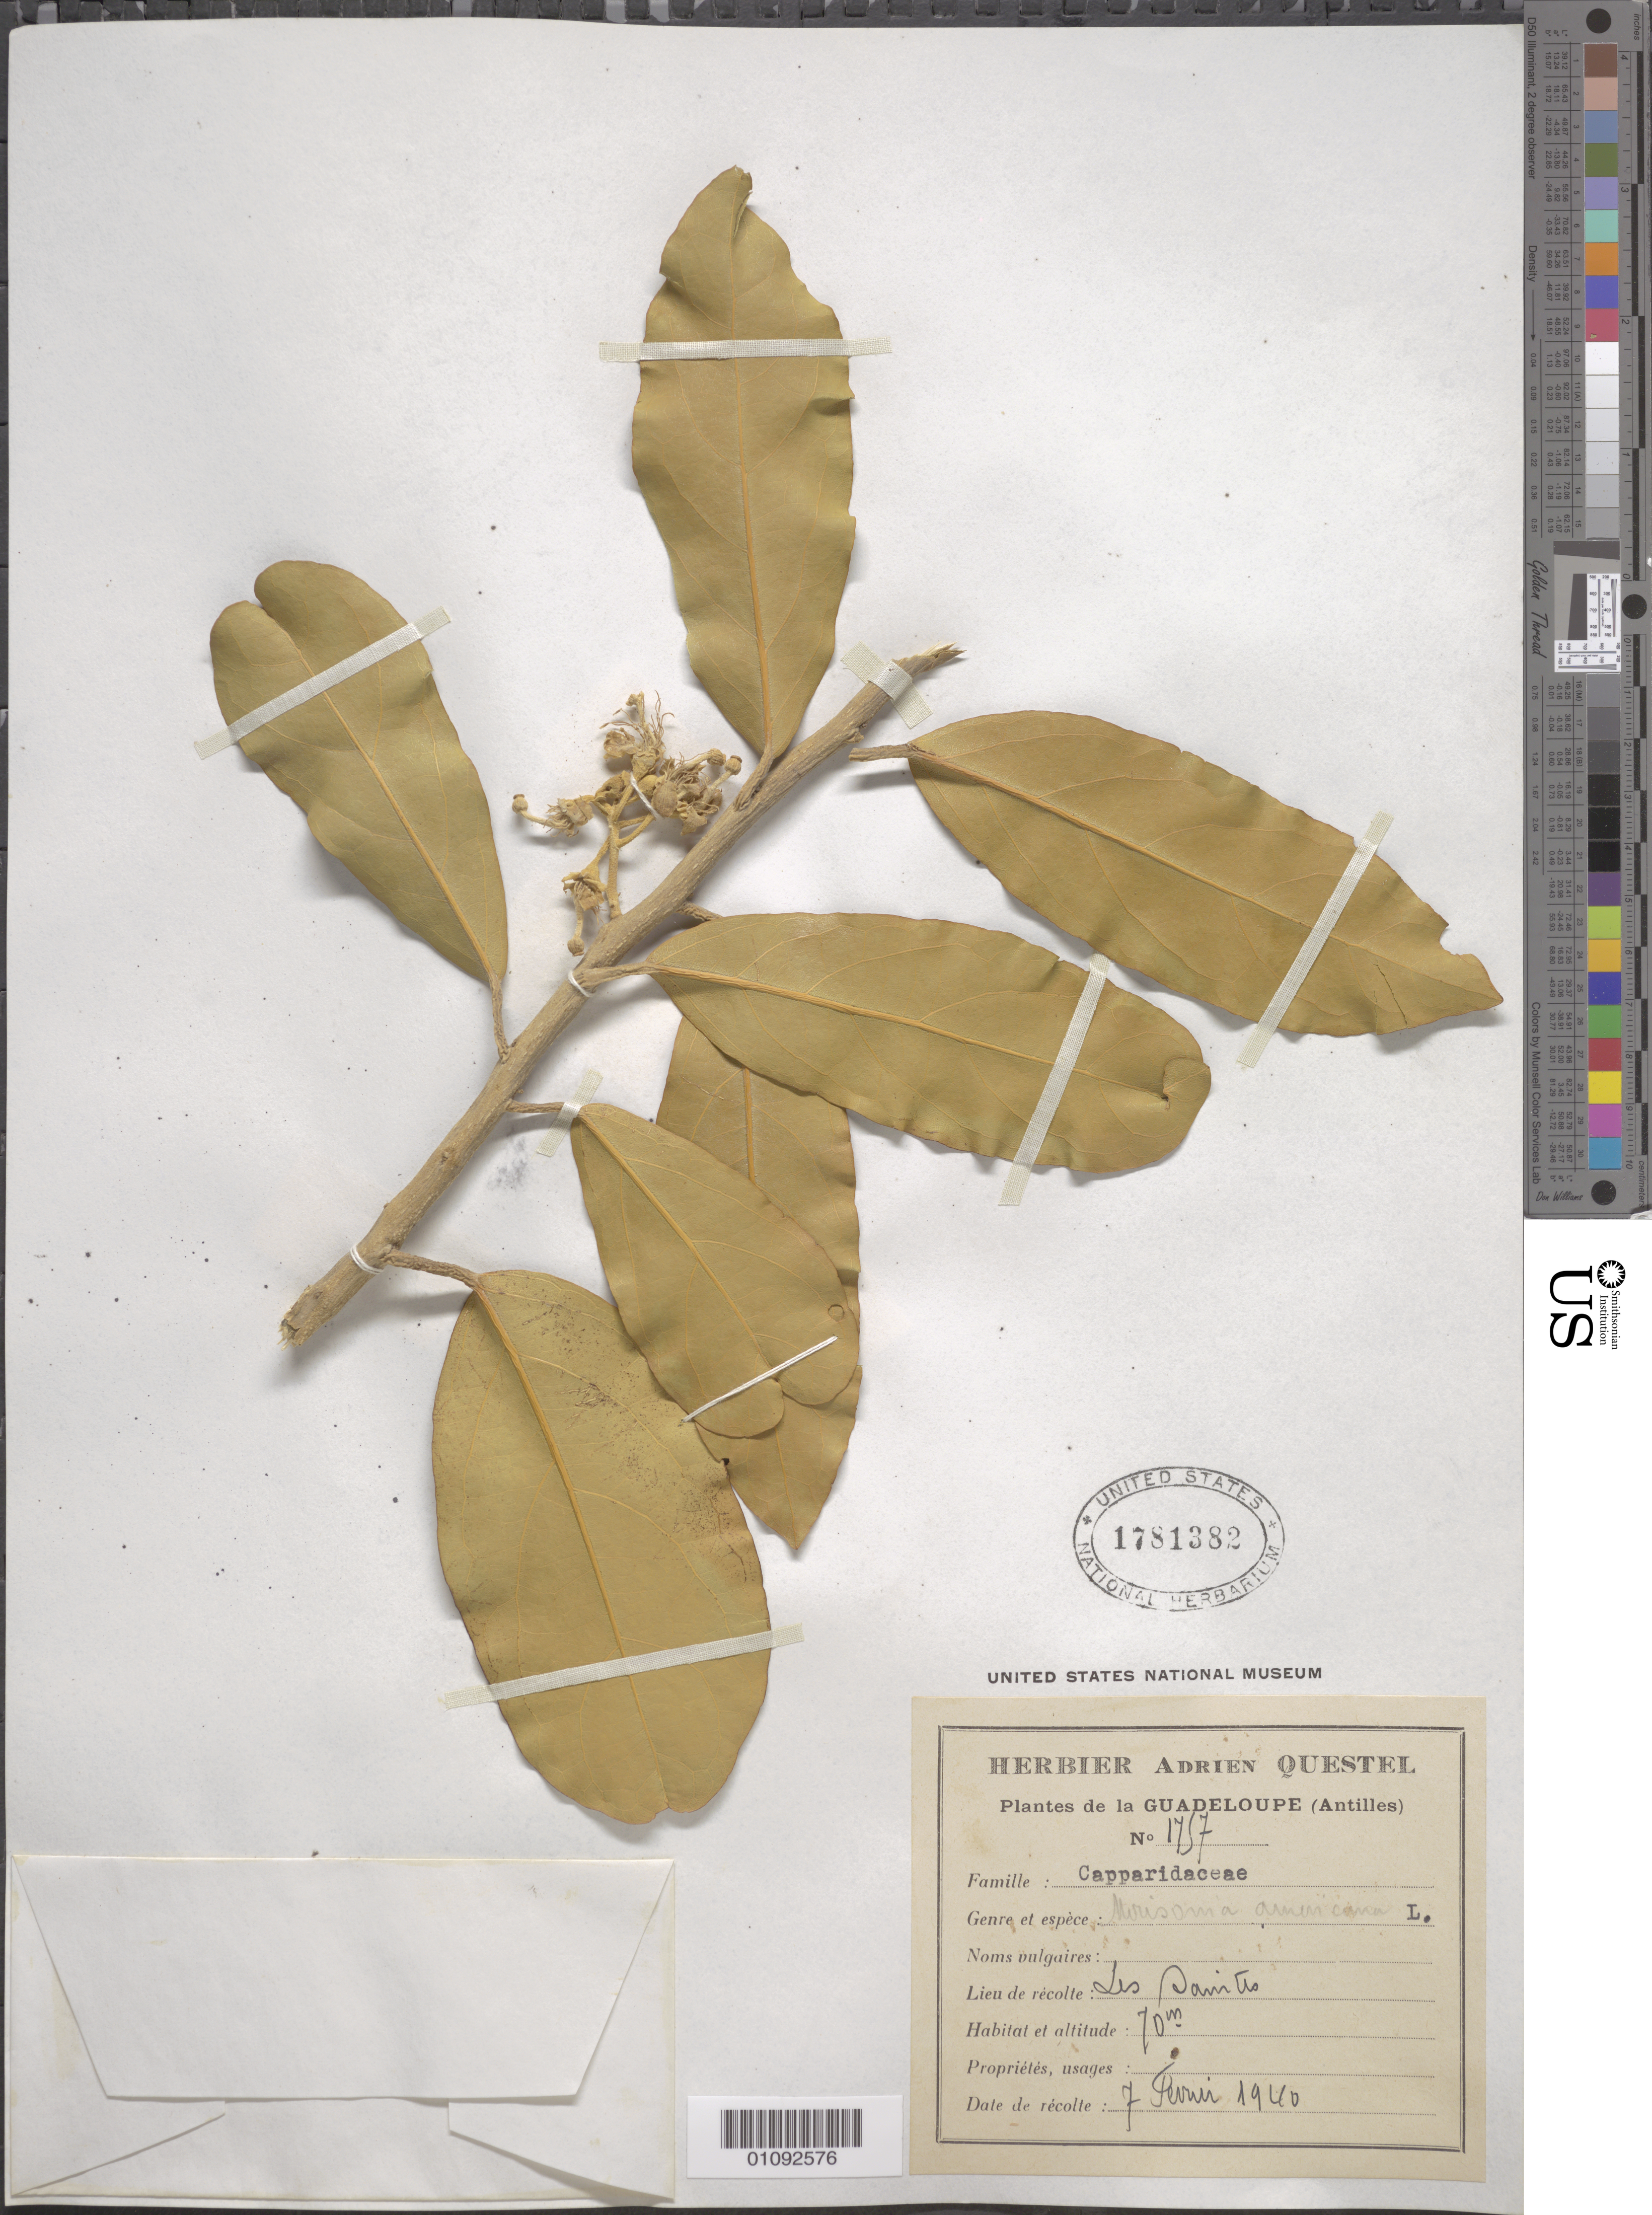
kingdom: Plantae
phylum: Tracheophyta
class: Magnoliopsida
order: Brassicales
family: Capparaceae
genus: Morisonia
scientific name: Morisonia americana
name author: L.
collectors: A. Questel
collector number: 1757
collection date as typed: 07 Feb 1940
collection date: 1940-02-07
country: Guadeloupe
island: Basse Terre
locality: Les Saintes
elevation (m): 10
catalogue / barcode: US 1781382